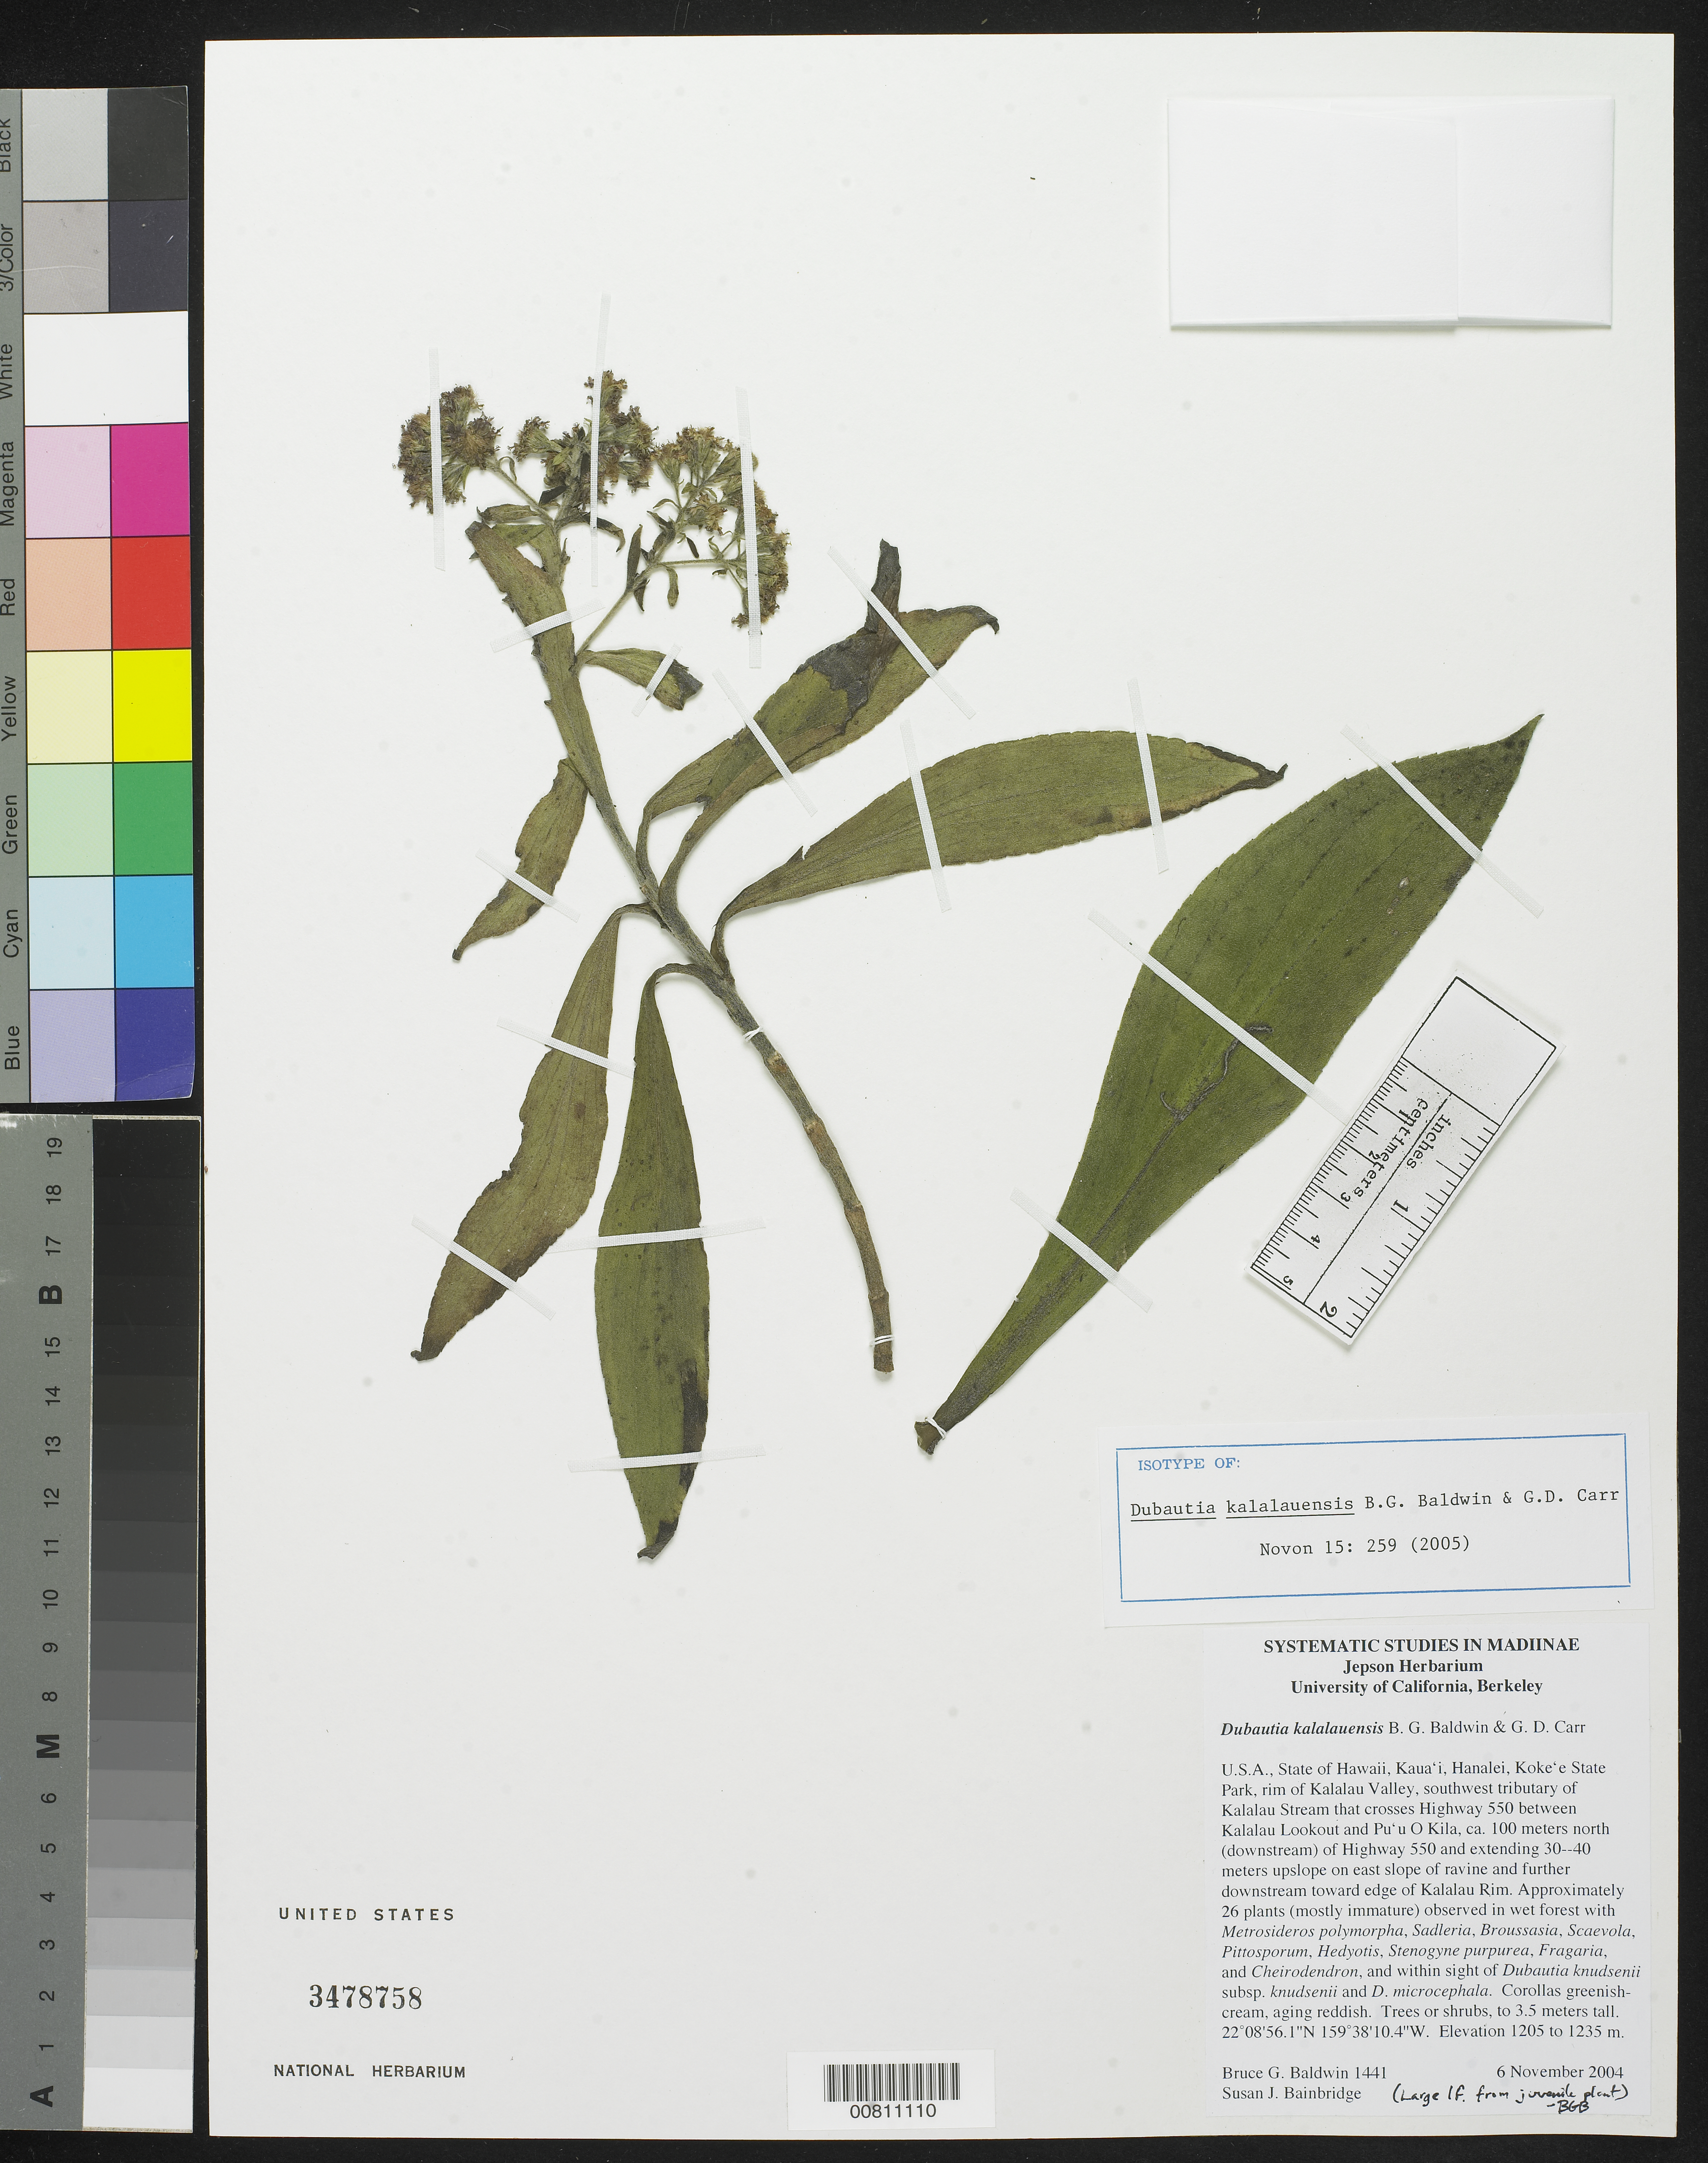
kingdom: Plantae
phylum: Tracheophyta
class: Magnoliopsida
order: Asterales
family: Asteraceae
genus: Dubautia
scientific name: Dubautia kalalauensis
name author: B.G. Baldwin & G.D. Carr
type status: Isotype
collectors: B. Baldwin & S. Bainbridge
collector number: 1441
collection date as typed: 06 Nov 2004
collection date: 2004-11-06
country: United States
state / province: Hawaii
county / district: Kauai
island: Kaua'i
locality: U.S.A., State of Hawaii, Kaua'i, Hanalei, Koke'e State Park, rim of Kalalau Valley, southwest tributary of Kalalau Stream that crosses Highway 550 between Kalalau Lookout and Pu'u O Kila, ca. 100 m north (downstream) of Highway 550…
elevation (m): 1205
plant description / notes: Holotype at UC.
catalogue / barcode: US 3478758